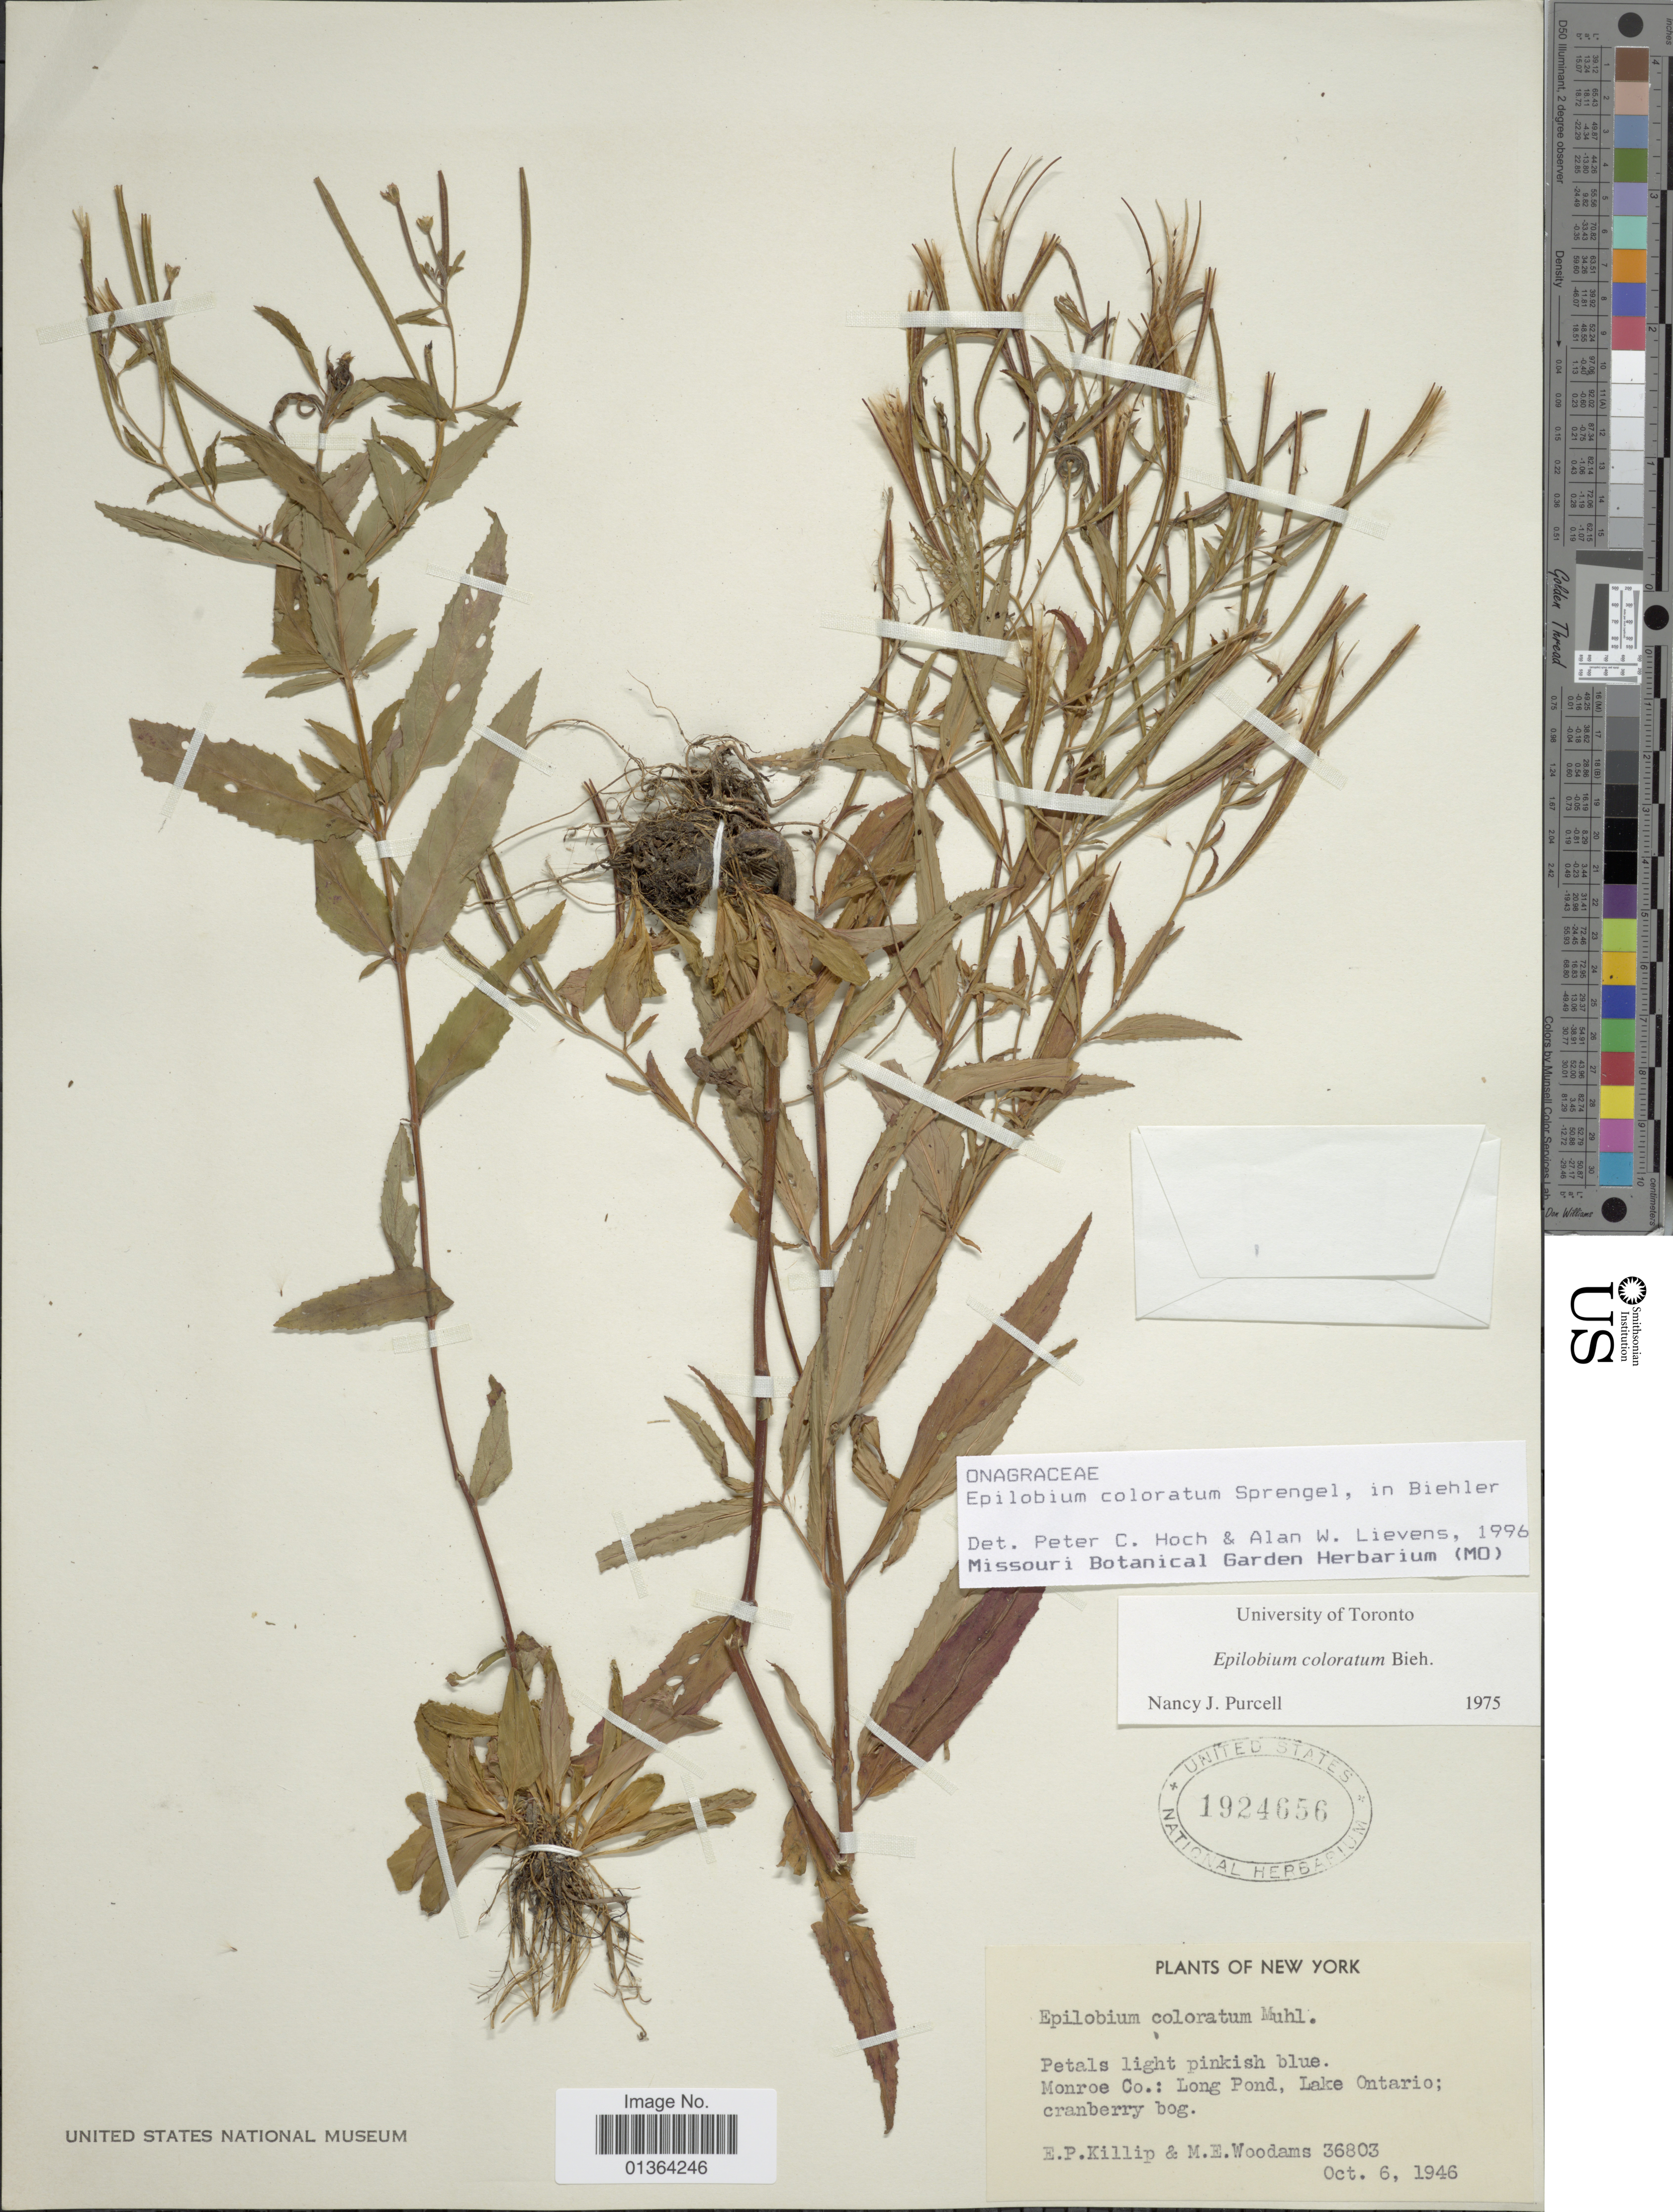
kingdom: Plantae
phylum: Tracheophyta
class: Magnoliopsida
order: Myrtales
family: Onagraceae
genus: Epilobium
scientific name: Epilobium coloratum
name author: Biehler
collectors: E. P. Killip & M. Woodams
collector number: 36803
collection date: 1946-10-06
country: United States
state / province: New York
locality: Monroe Co.: Long Pond, Lake Ontario.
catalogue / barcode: US 1924656